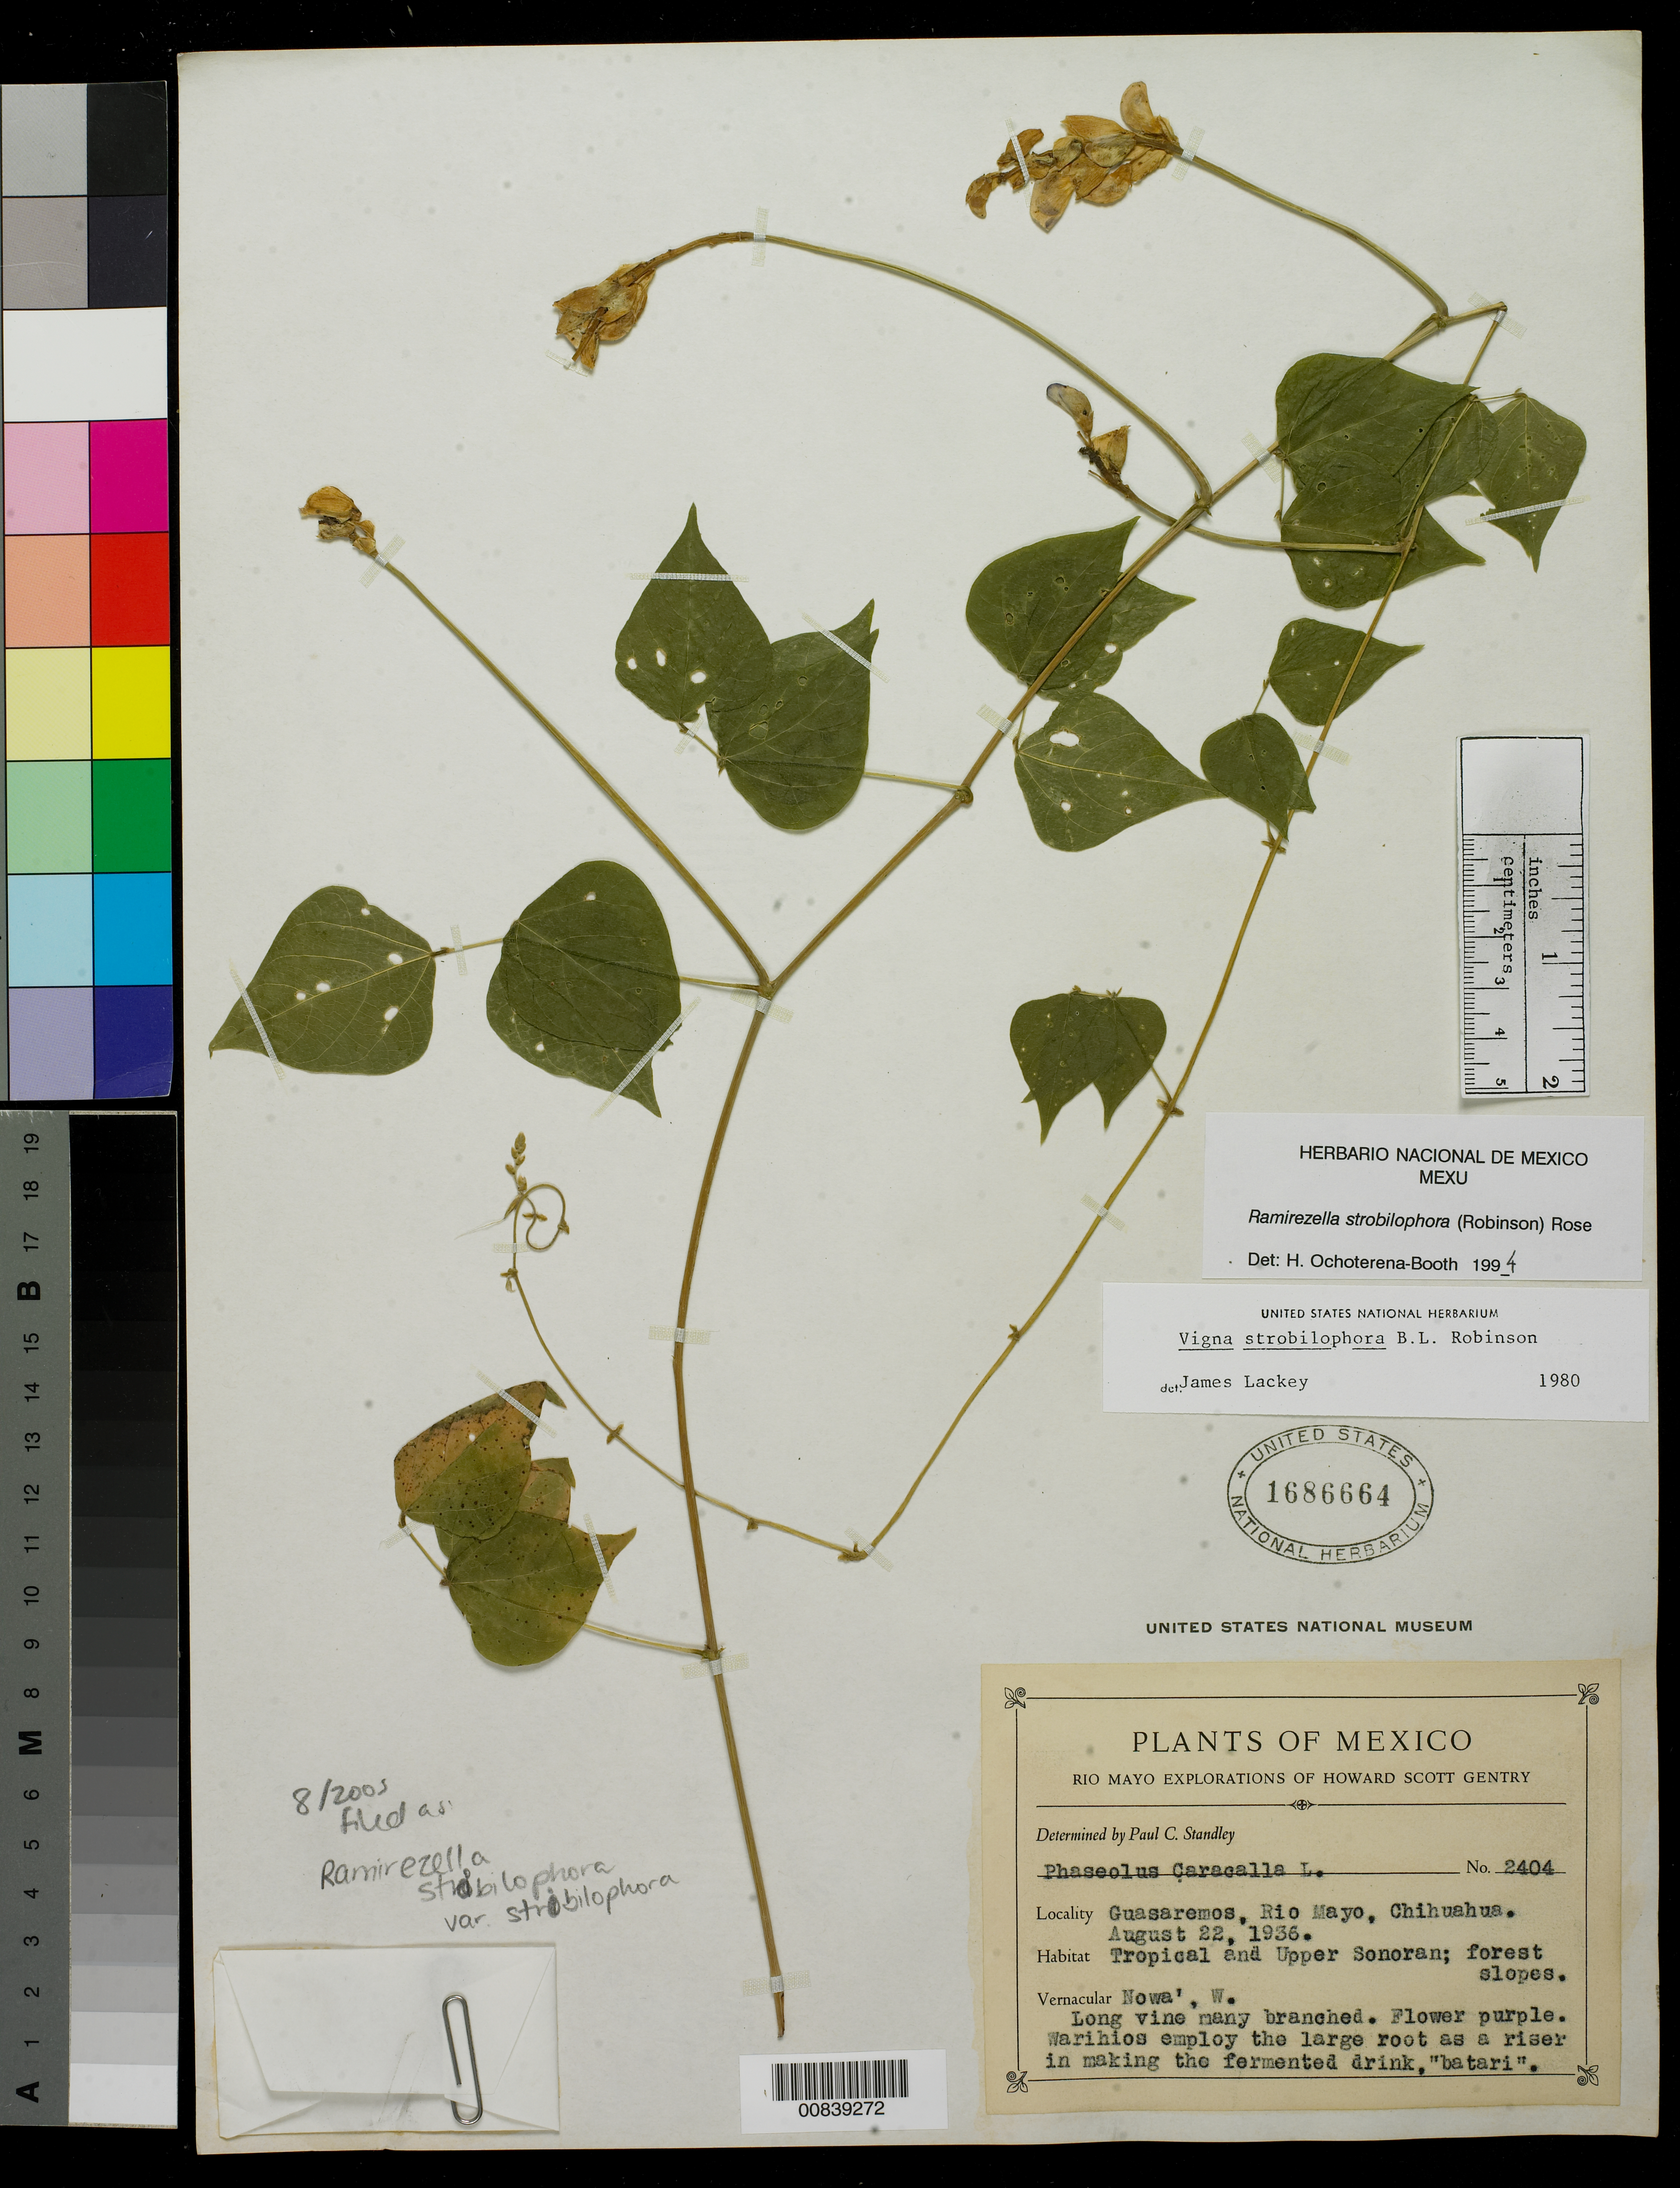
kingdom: Plantae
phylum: Tracheophyta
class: Magnoliopsida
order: Fabales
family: Fabaceae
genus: Ramirezella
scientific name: Ramirezella strobilophora var. strobilophora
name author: (B.L. Rob.) Rose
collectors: H. S. Gentry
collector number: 2404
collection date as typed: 22 Aug 1936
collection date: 1936-08-22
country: Mexico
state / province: Chihuahua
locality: Guasaremos, Rio Mayo, Chihuahua.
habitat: Tropical and Upper Sonoran; forest slopes.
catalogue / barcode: US 1686664